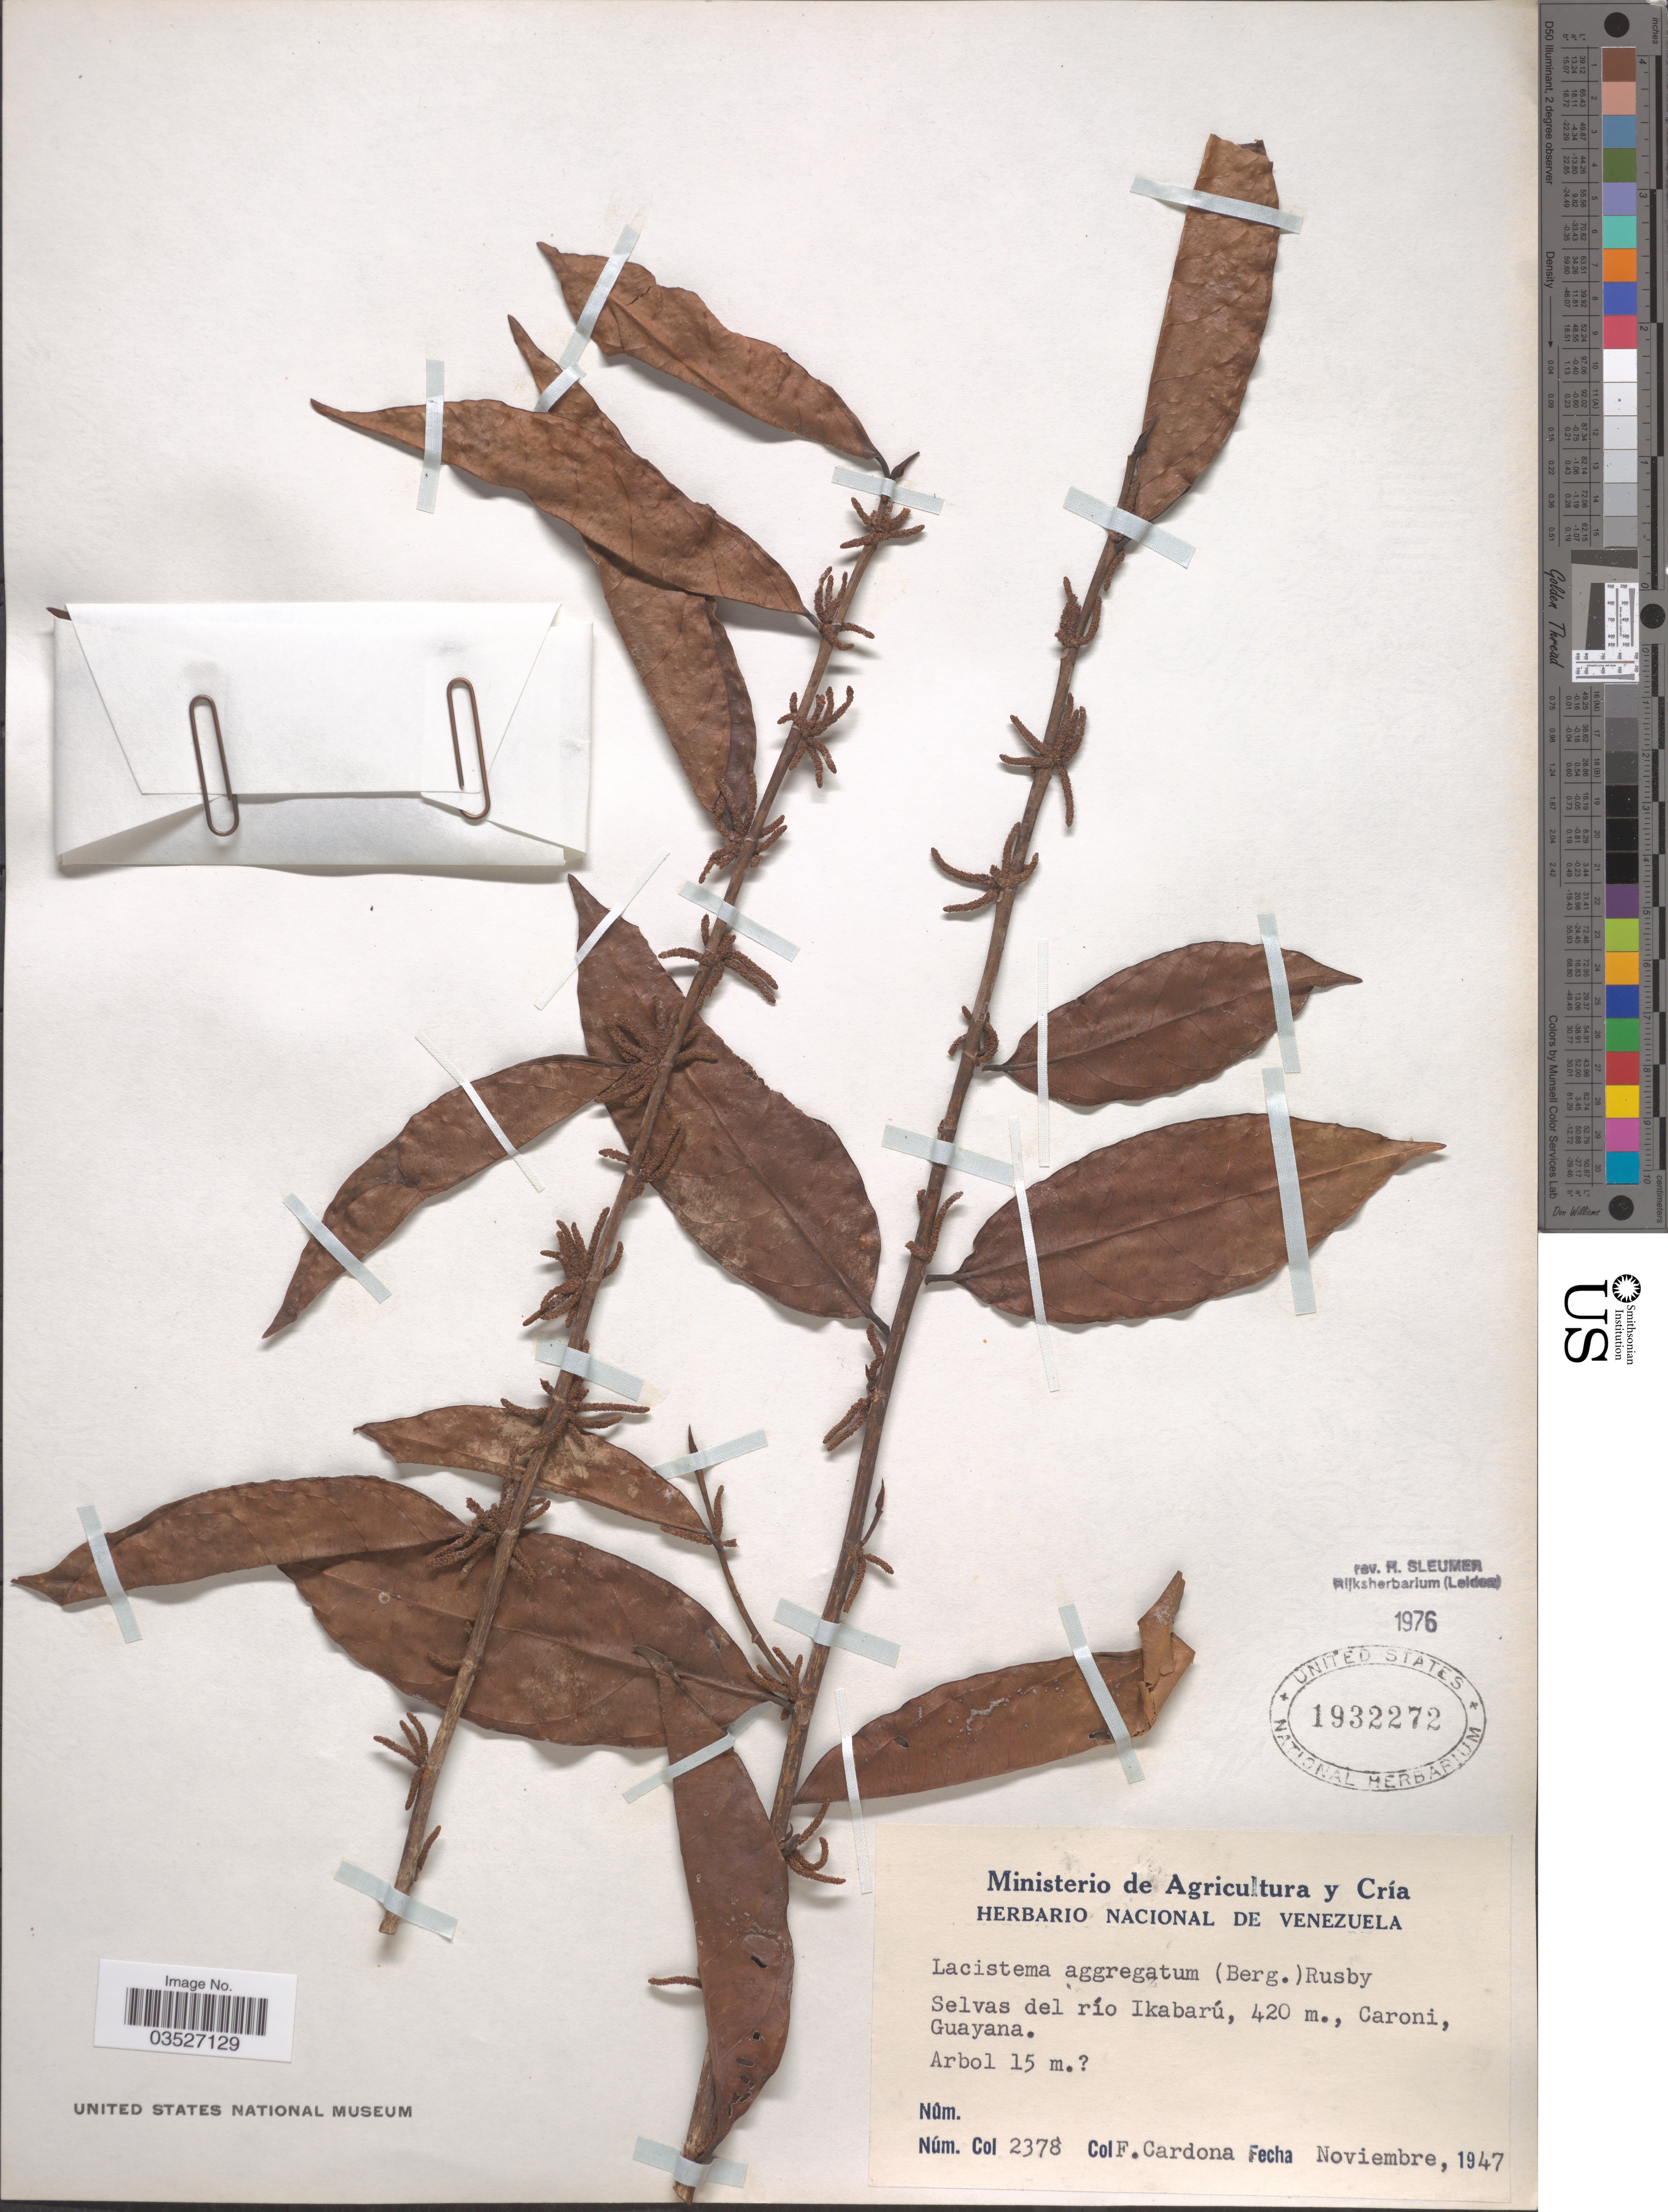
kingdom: Plantae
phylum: Tracheophyta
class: Magnoliopsida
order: Malpighiales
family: Lacistemataceae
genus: Lacistema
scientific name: Lacistema aggregatum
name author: (P.J. Bergius) Rusby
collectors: F. Cardona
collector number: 2378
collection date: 1947-11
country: Guyana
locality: Selvas del río Ikabarú, Caroni.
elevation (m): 420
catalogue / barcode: US 1932272